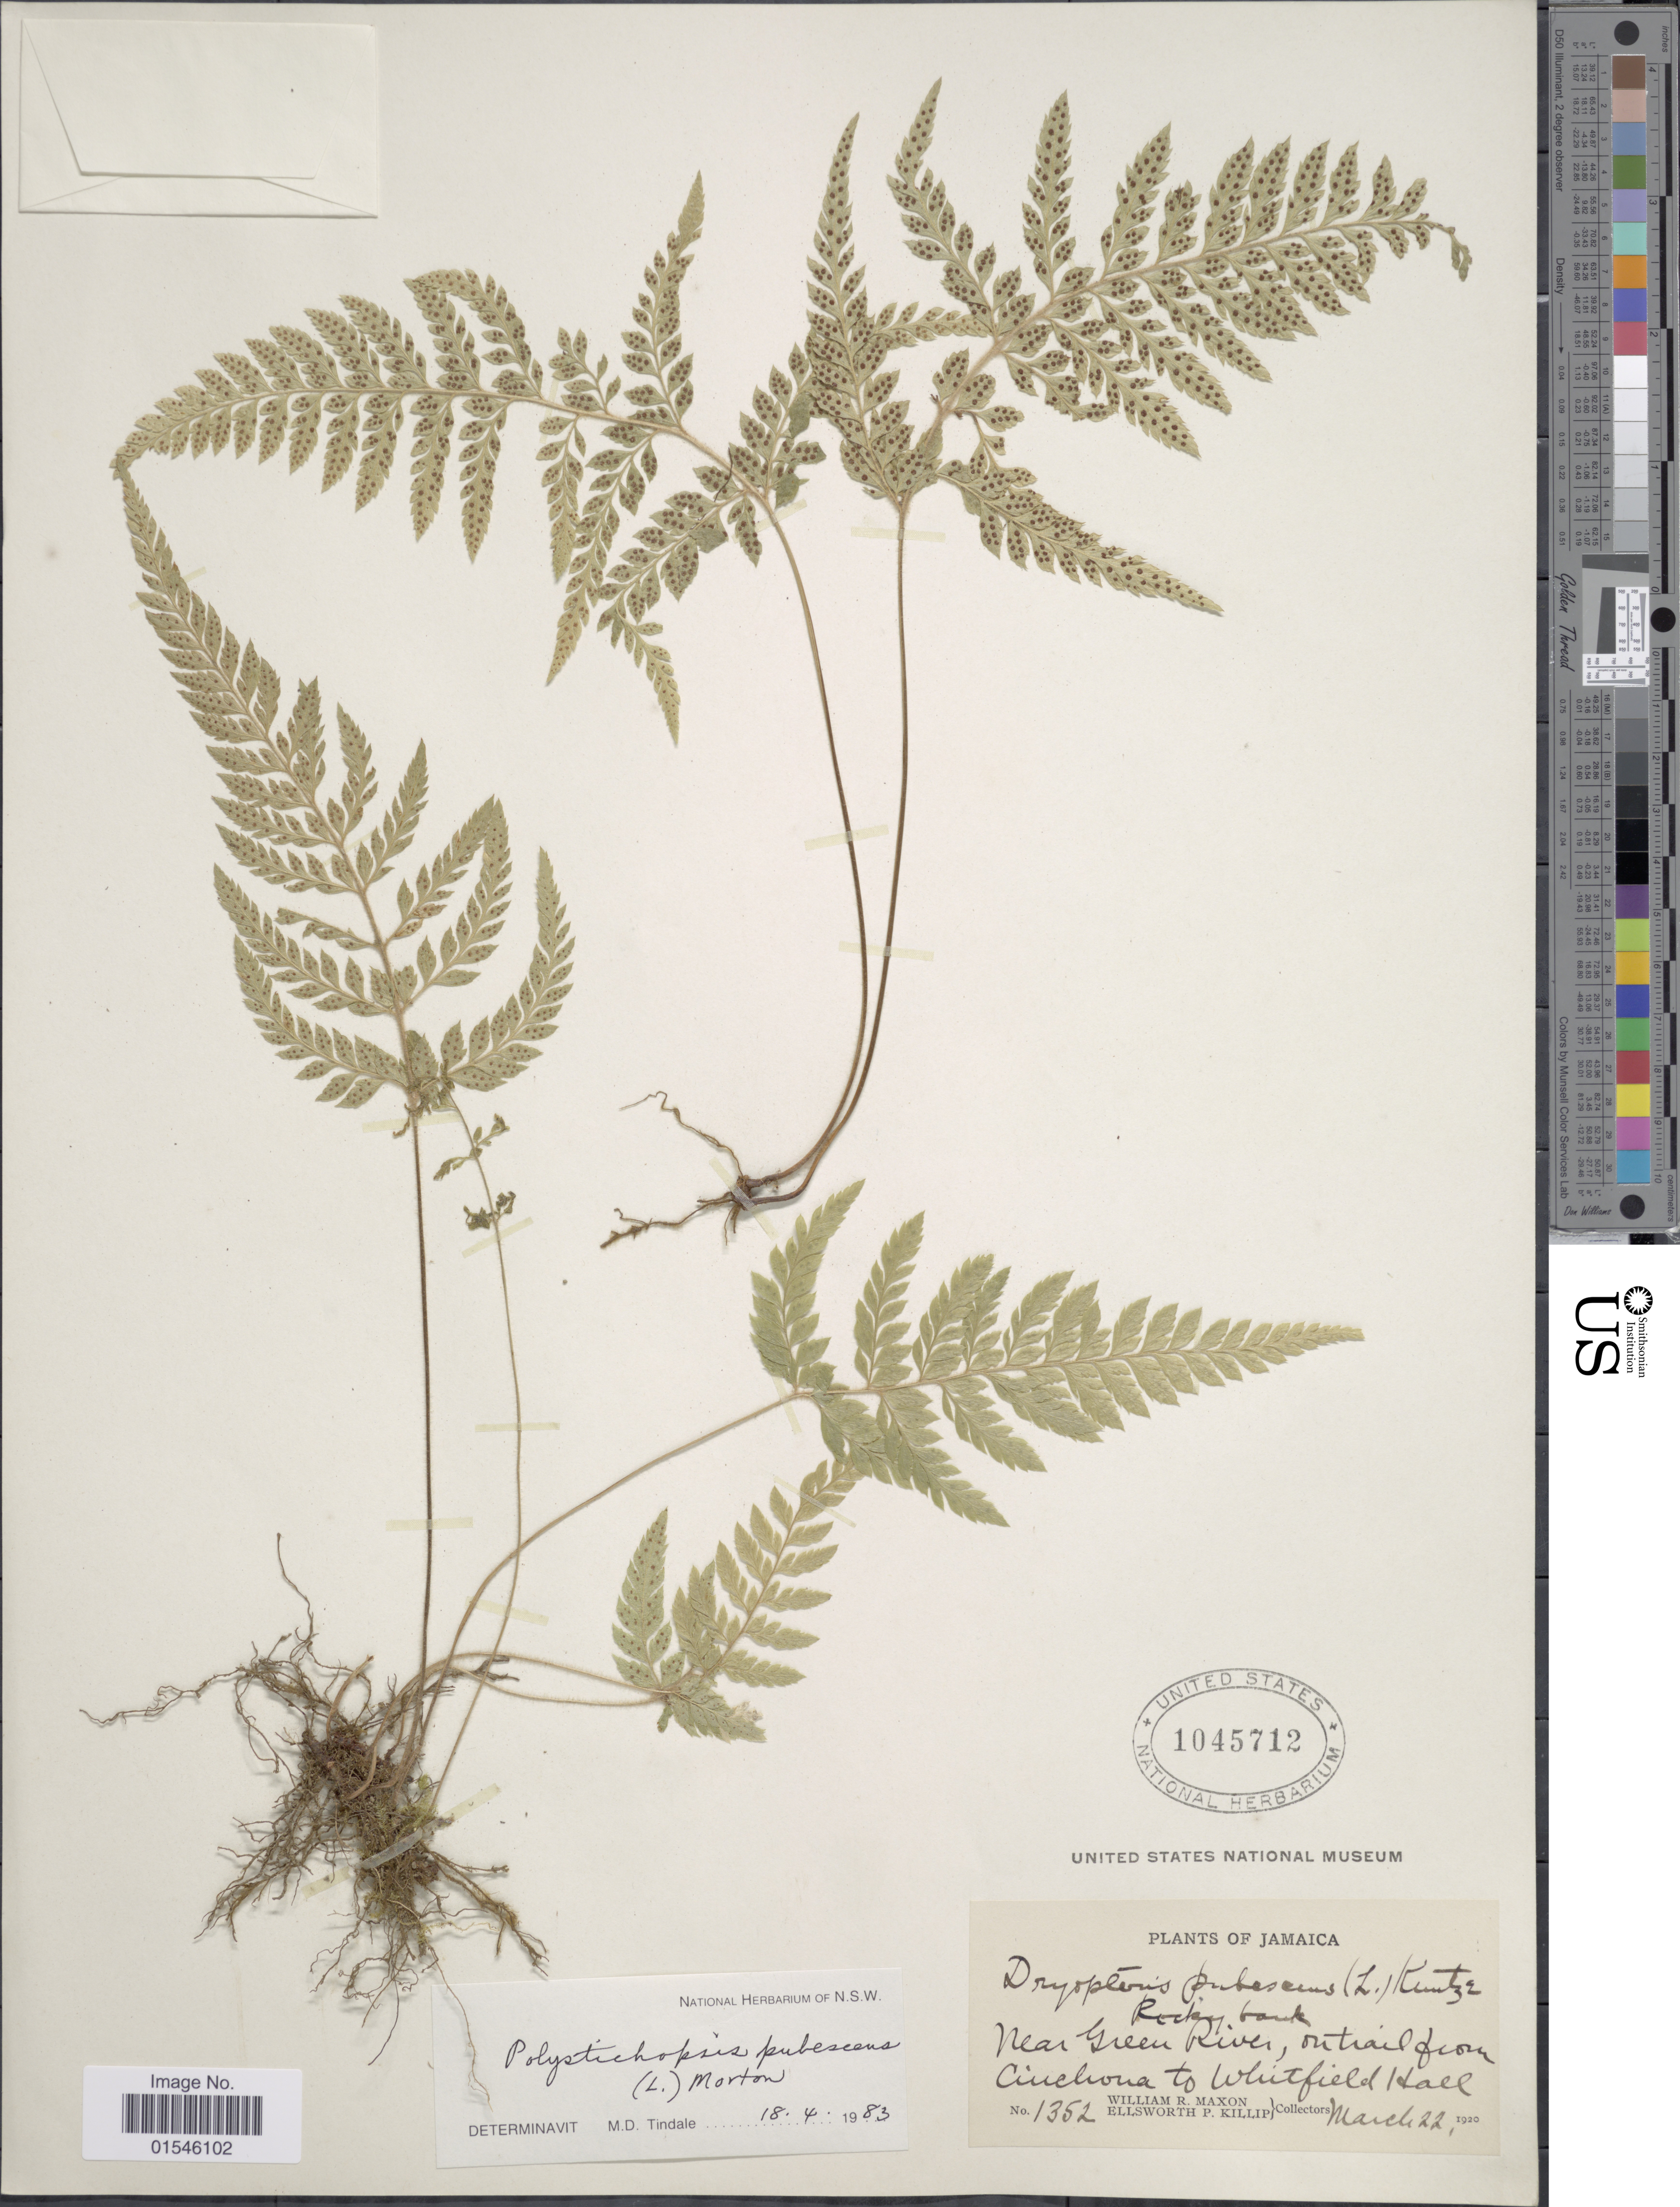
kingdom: Plantae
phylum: Tracheophyta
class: Polypodiopsida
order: Polypodiales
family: Dryopteridaceae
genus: Polystichopsis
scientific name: Polystichopsis pubescens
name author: (L.) C.V. Morton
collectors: W. R. Maxon & E. P. Killip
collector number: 1352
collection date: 1920-03-22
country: Jamaica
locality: Near Green River, on trail from Cinchona to Whitfield Hall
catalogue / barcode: US 1045712